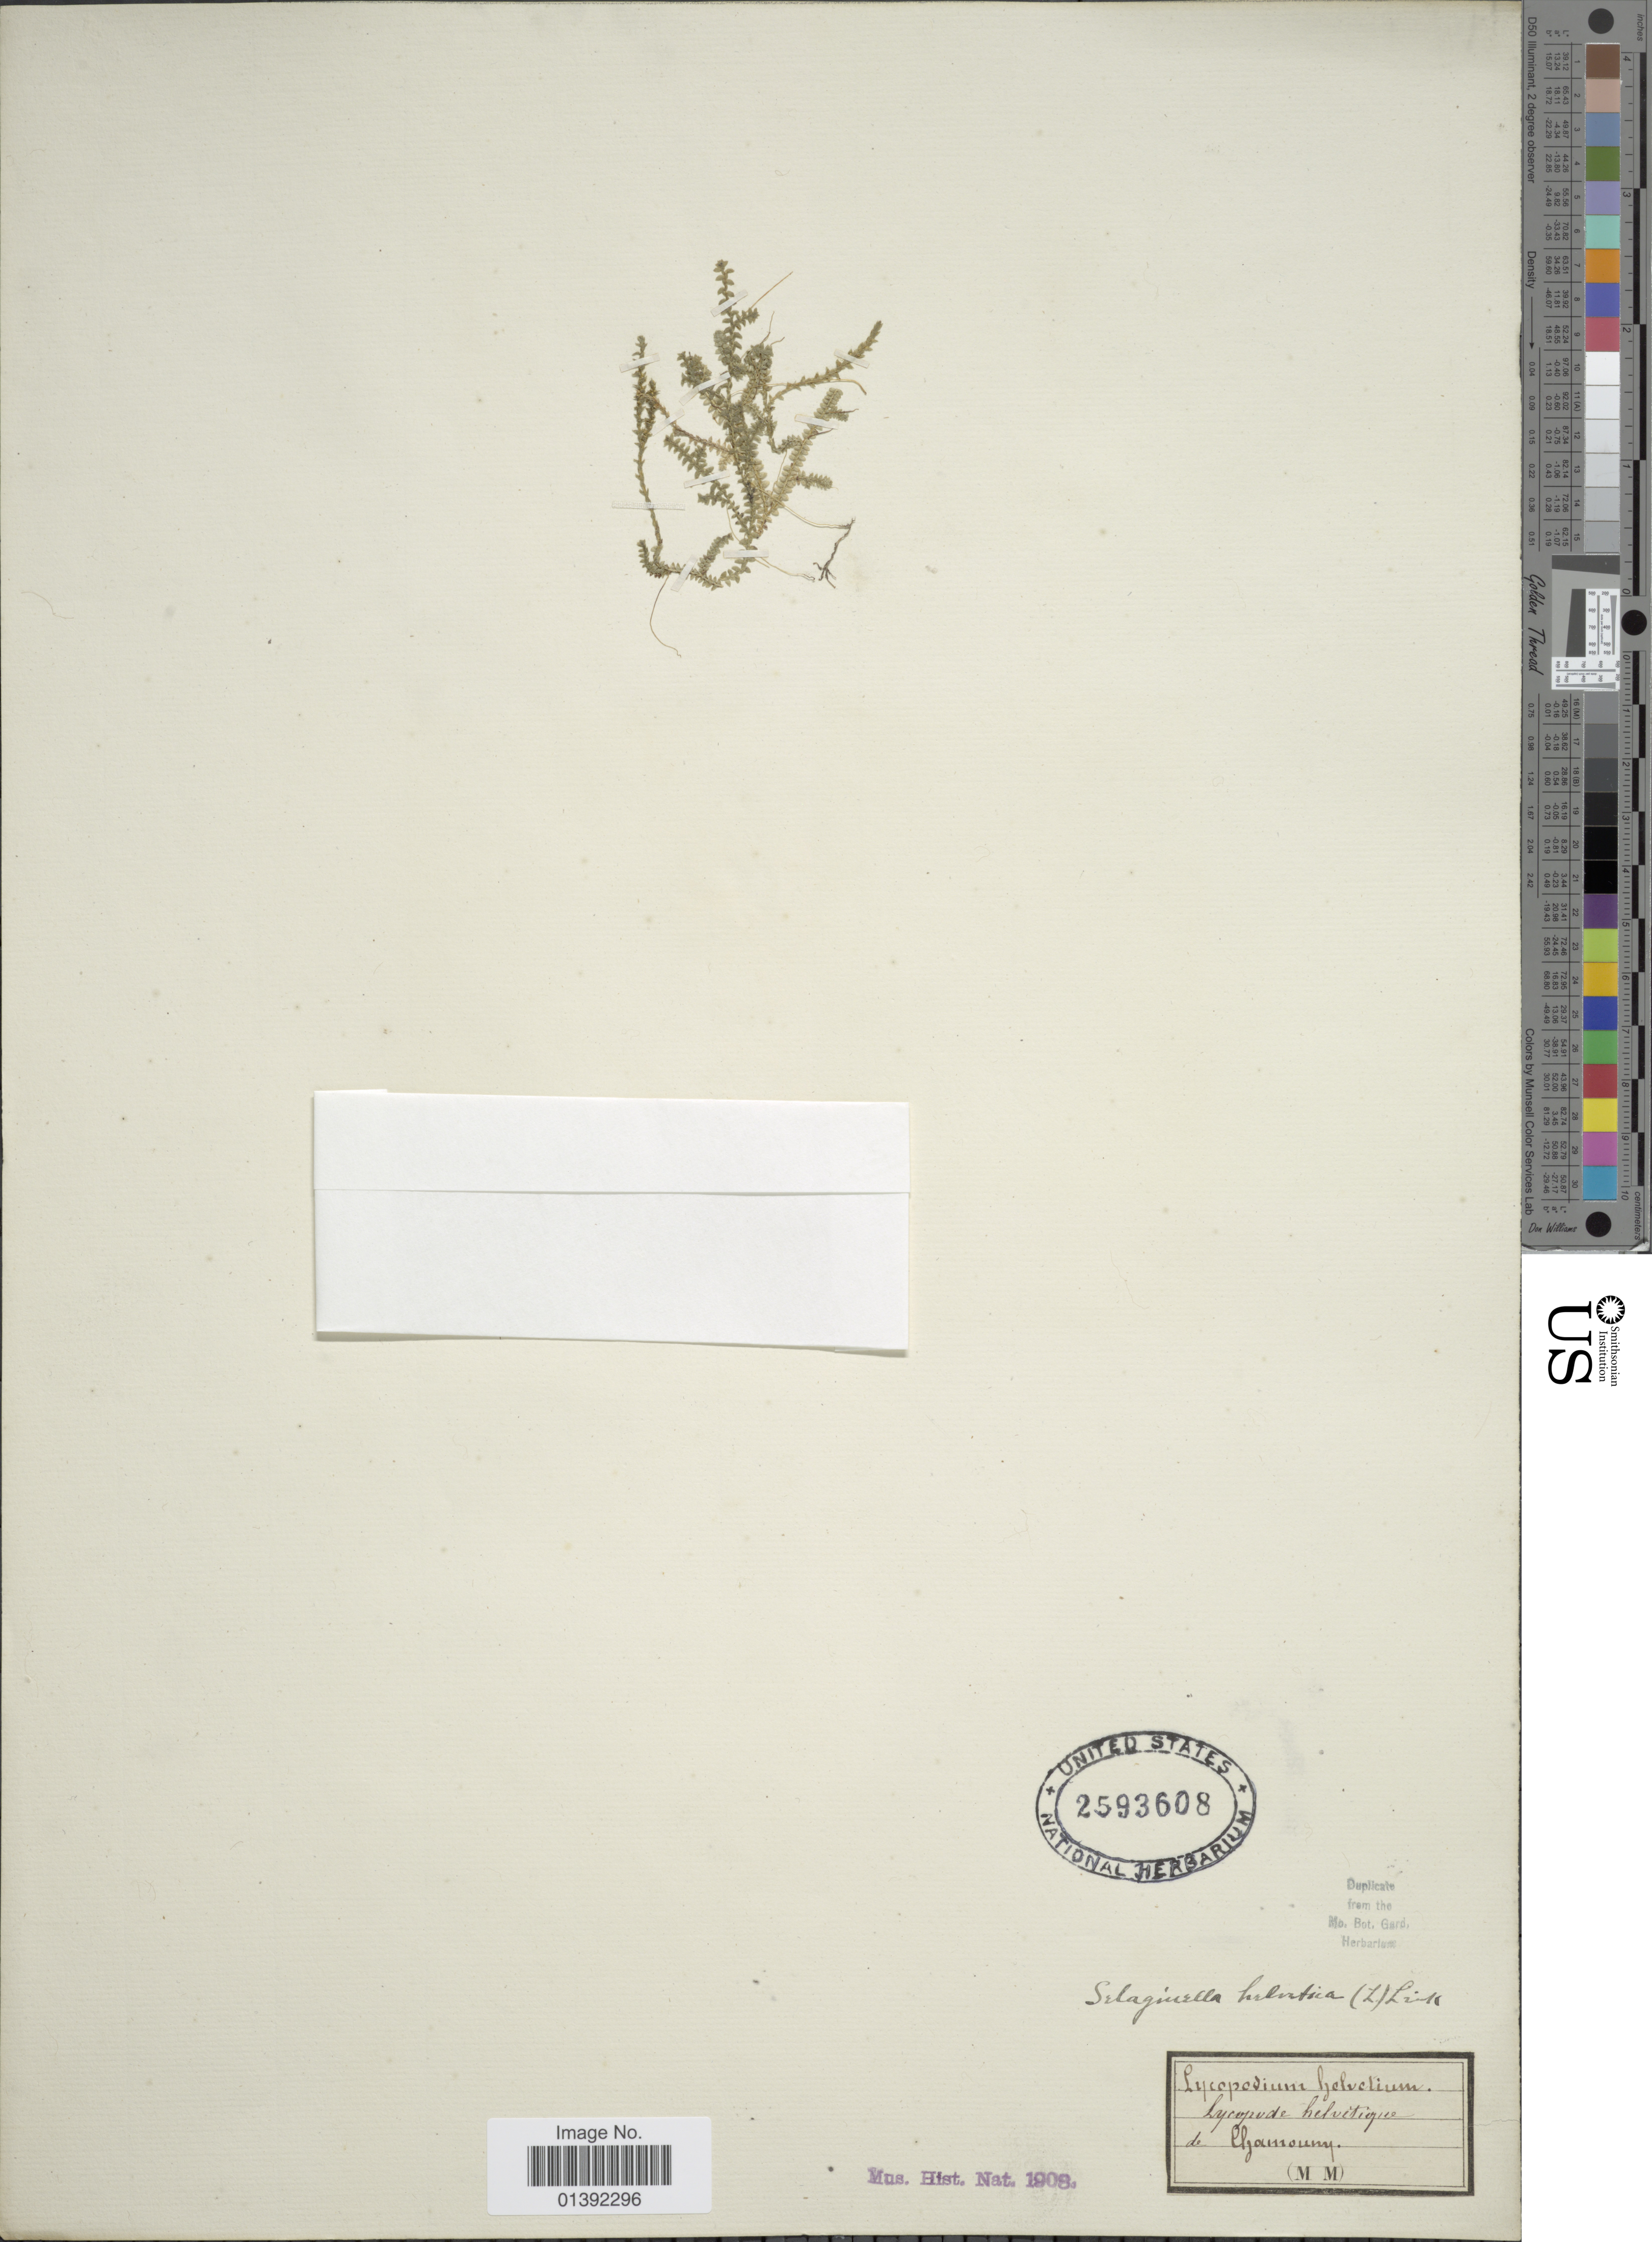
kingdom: Plantae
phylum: Tracheophyta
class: Lycopodiopsida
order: Selaginellales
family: Selaginellaceae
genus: Selaginella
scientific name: Selaginella helvetica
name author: (L.) Spring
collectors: M. M.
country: Mauritius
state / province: Savanne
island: Mauritius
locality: Chamouny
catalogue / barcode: US 2593608